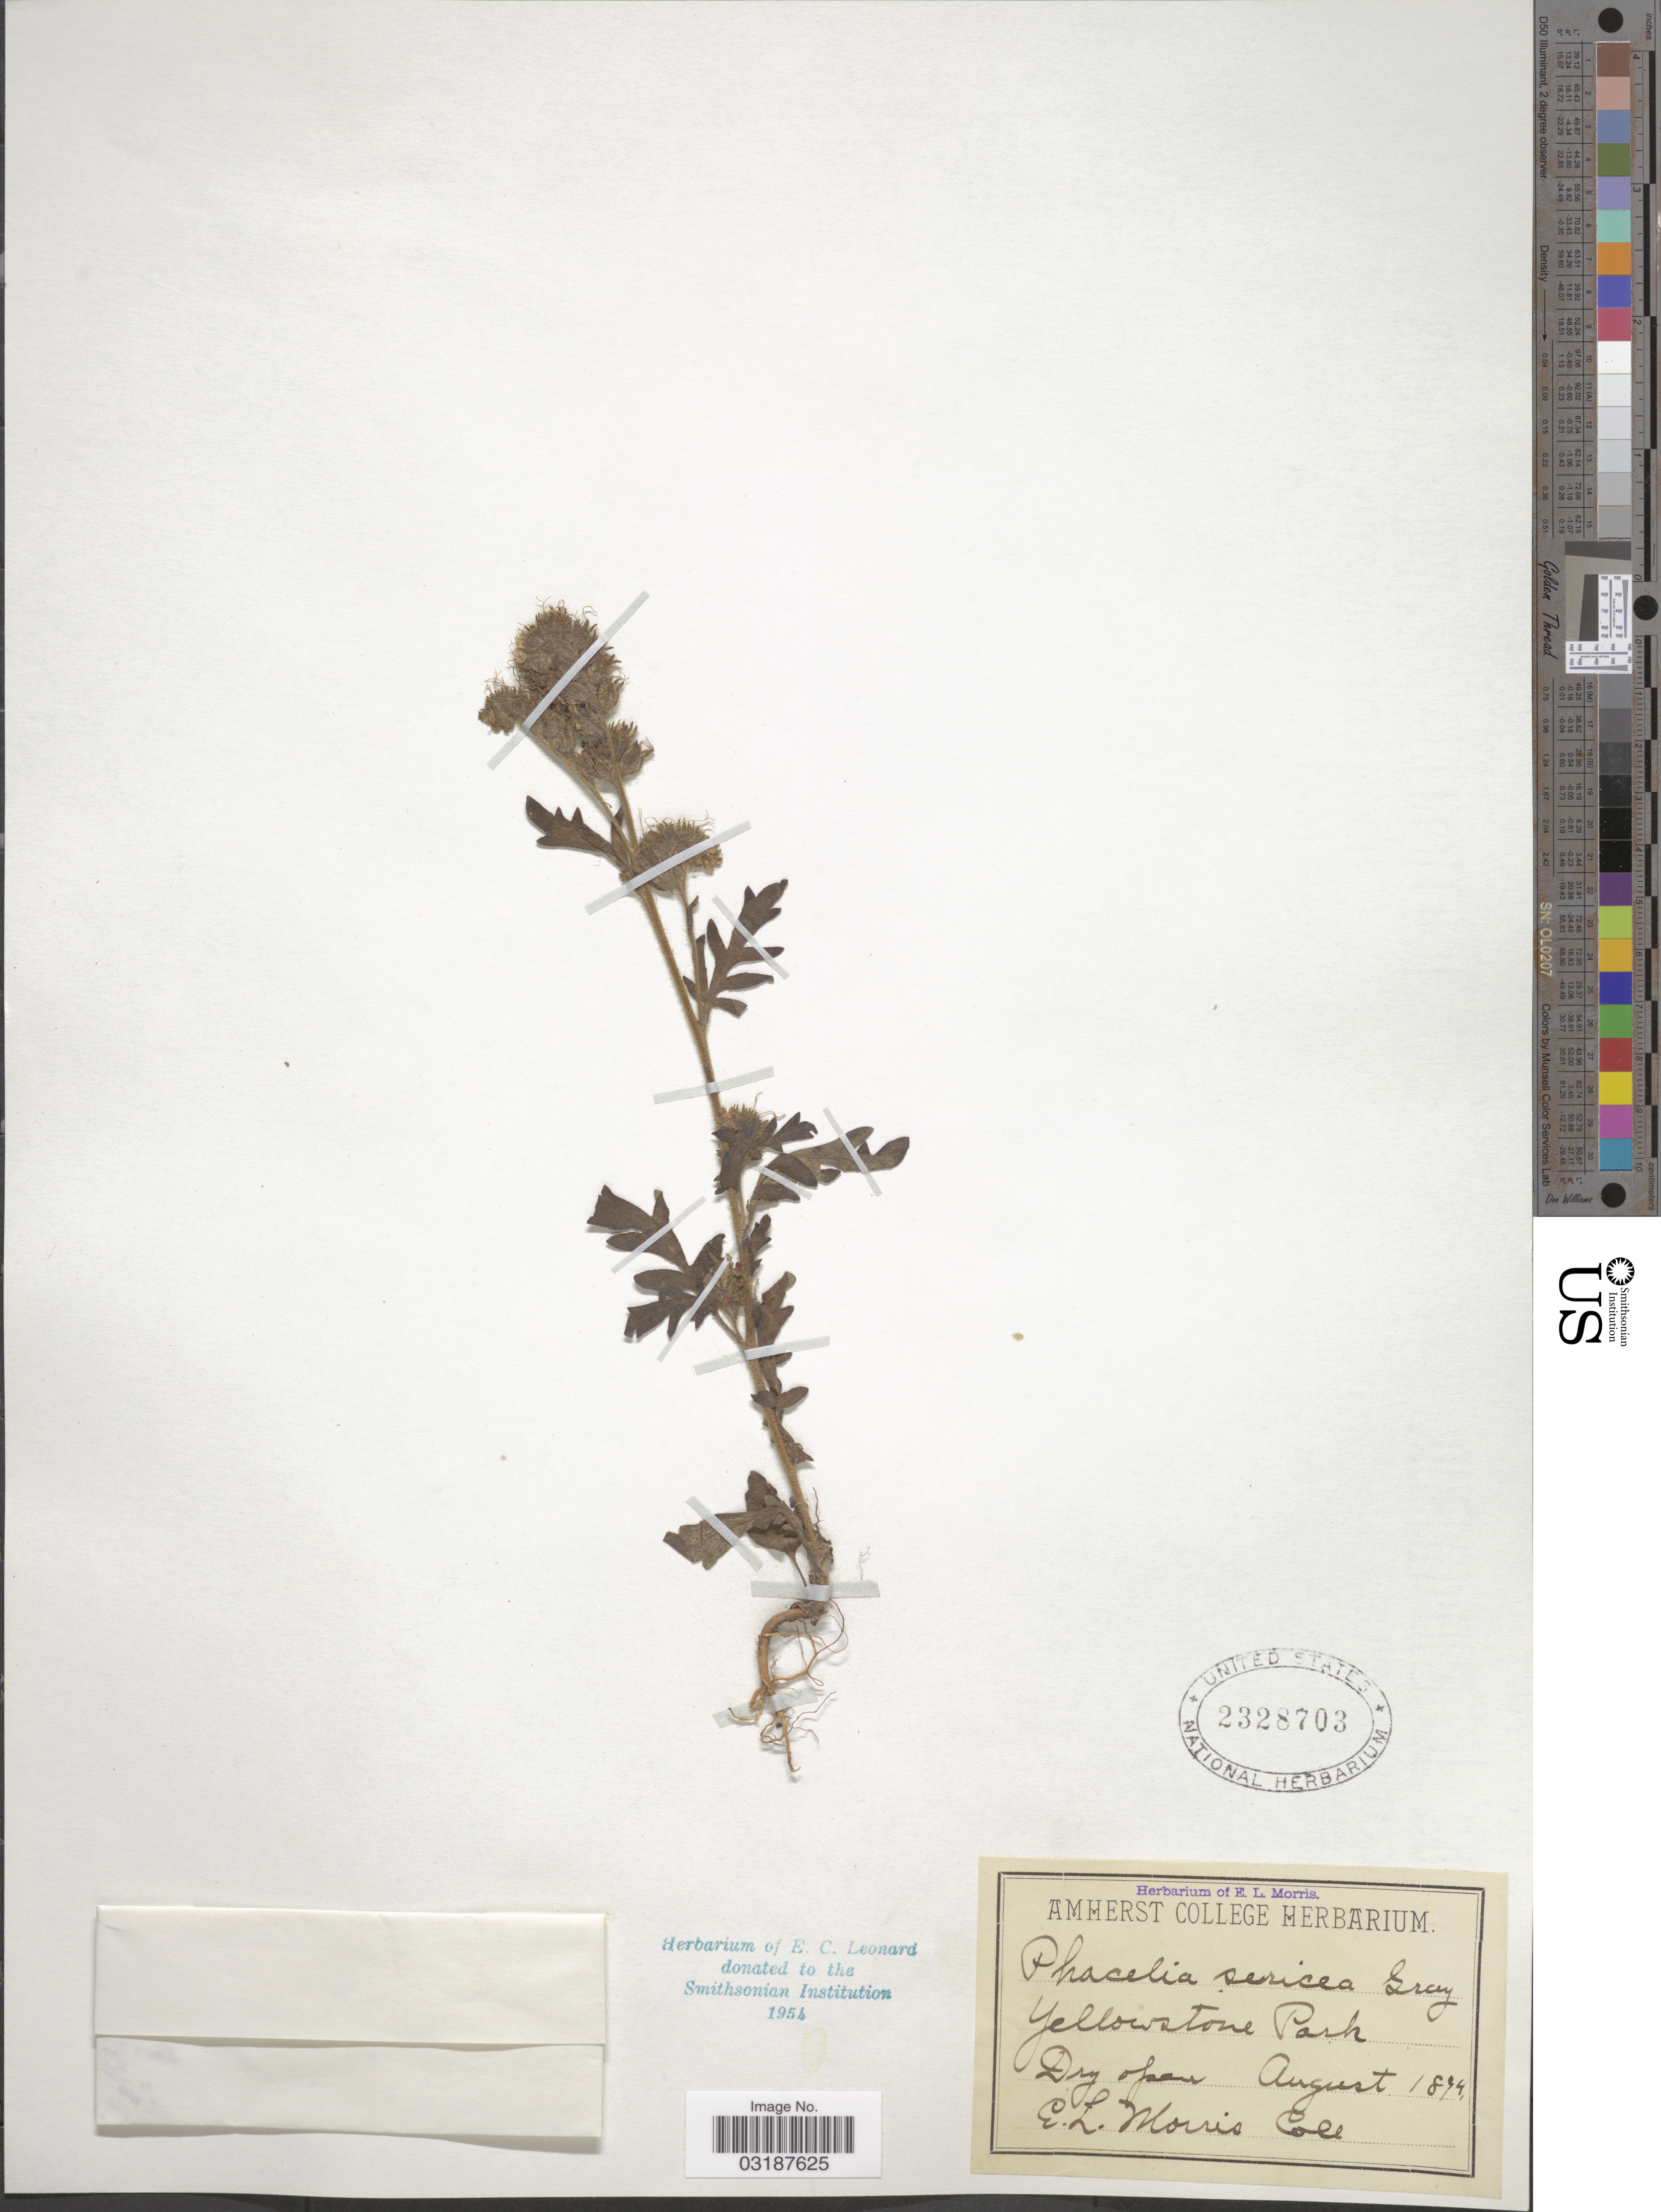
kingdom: Plantae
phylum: Tracheophyta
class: Magnoliopsida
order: Boraginales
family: Hydrophyllaceae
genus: Phacelia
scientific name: Phacelia sericea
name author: (Graham) A. Gray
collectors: E. Morris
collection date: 1894-08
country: United States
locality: Yellowstone Park.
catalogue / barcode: US 2328703